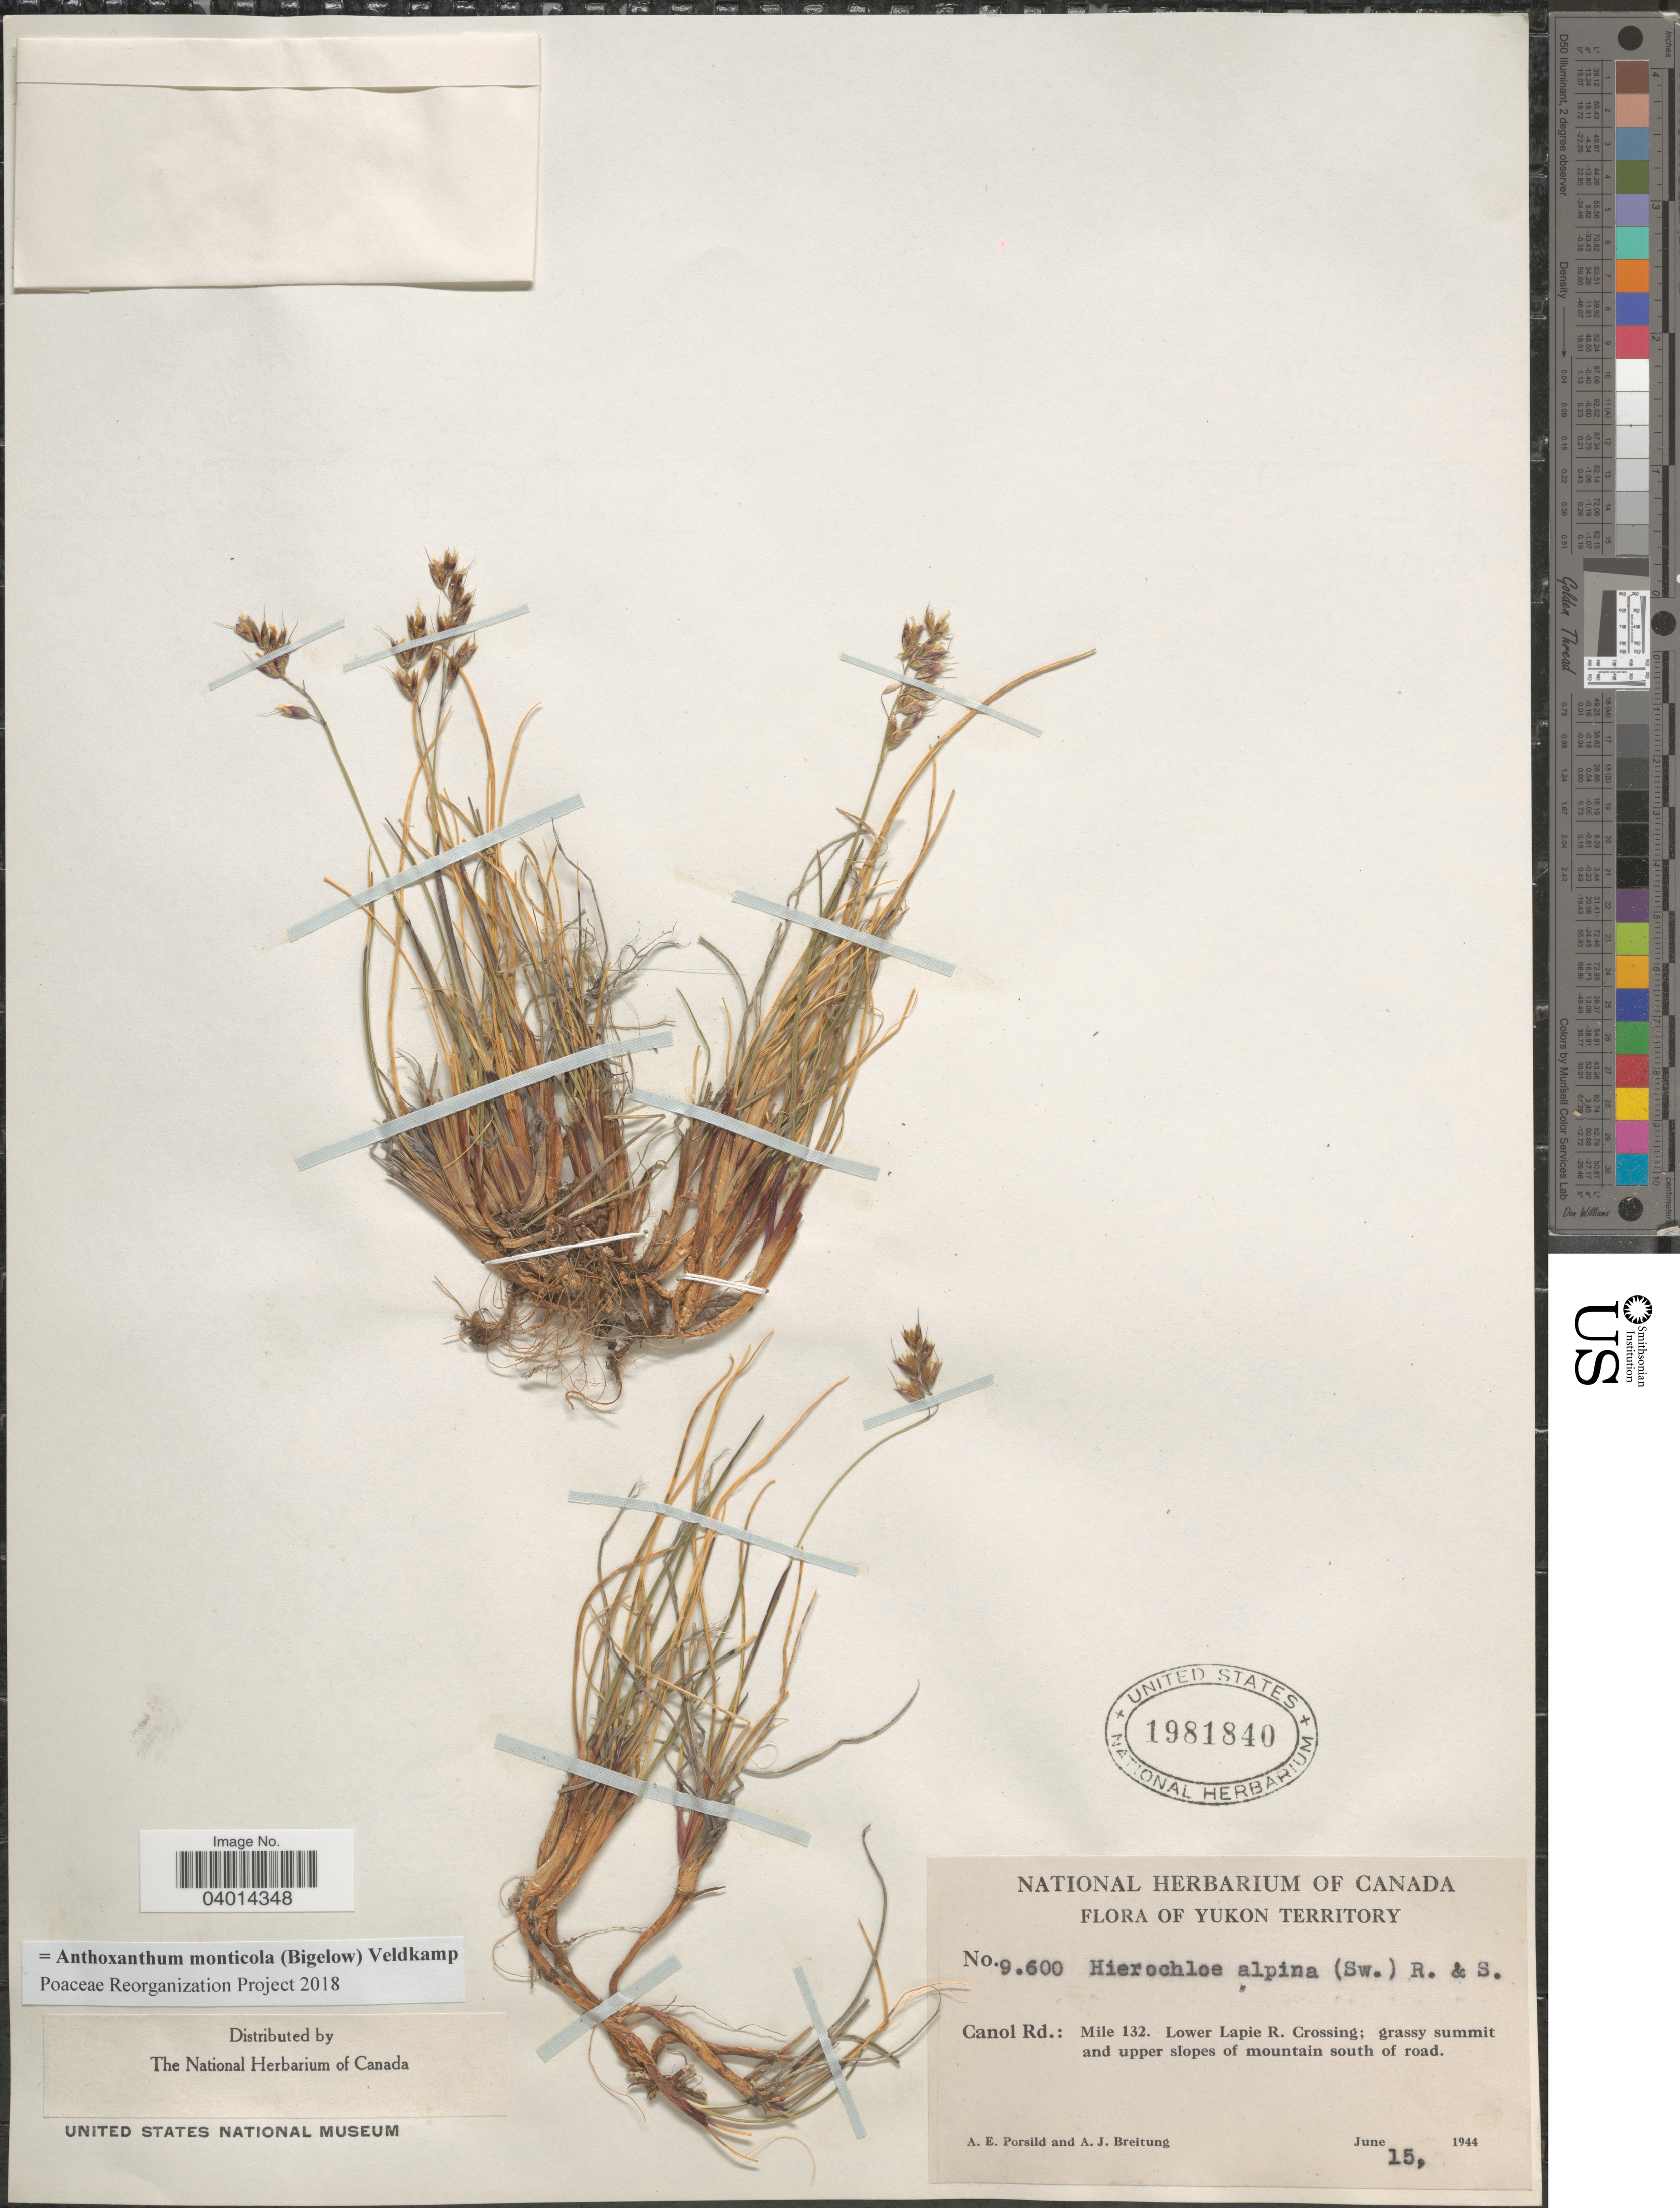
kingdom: Plantae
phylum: Tracheophyta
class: Liliopsida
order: Poales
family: Poaceae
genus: Anthoxanthum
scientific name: Anthoxanthum monticola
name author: (Bigelow) Veldkamp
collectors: A. E. Porsild & A. Breitung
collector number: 9600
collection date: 1944-06-15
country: Canada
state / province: Yukon Territory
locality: Canol Rd.: Mile 132. Lower Lapie R. Crossing; grassy summit and upper slopes of mountain south of road.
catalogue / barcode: US 1981840